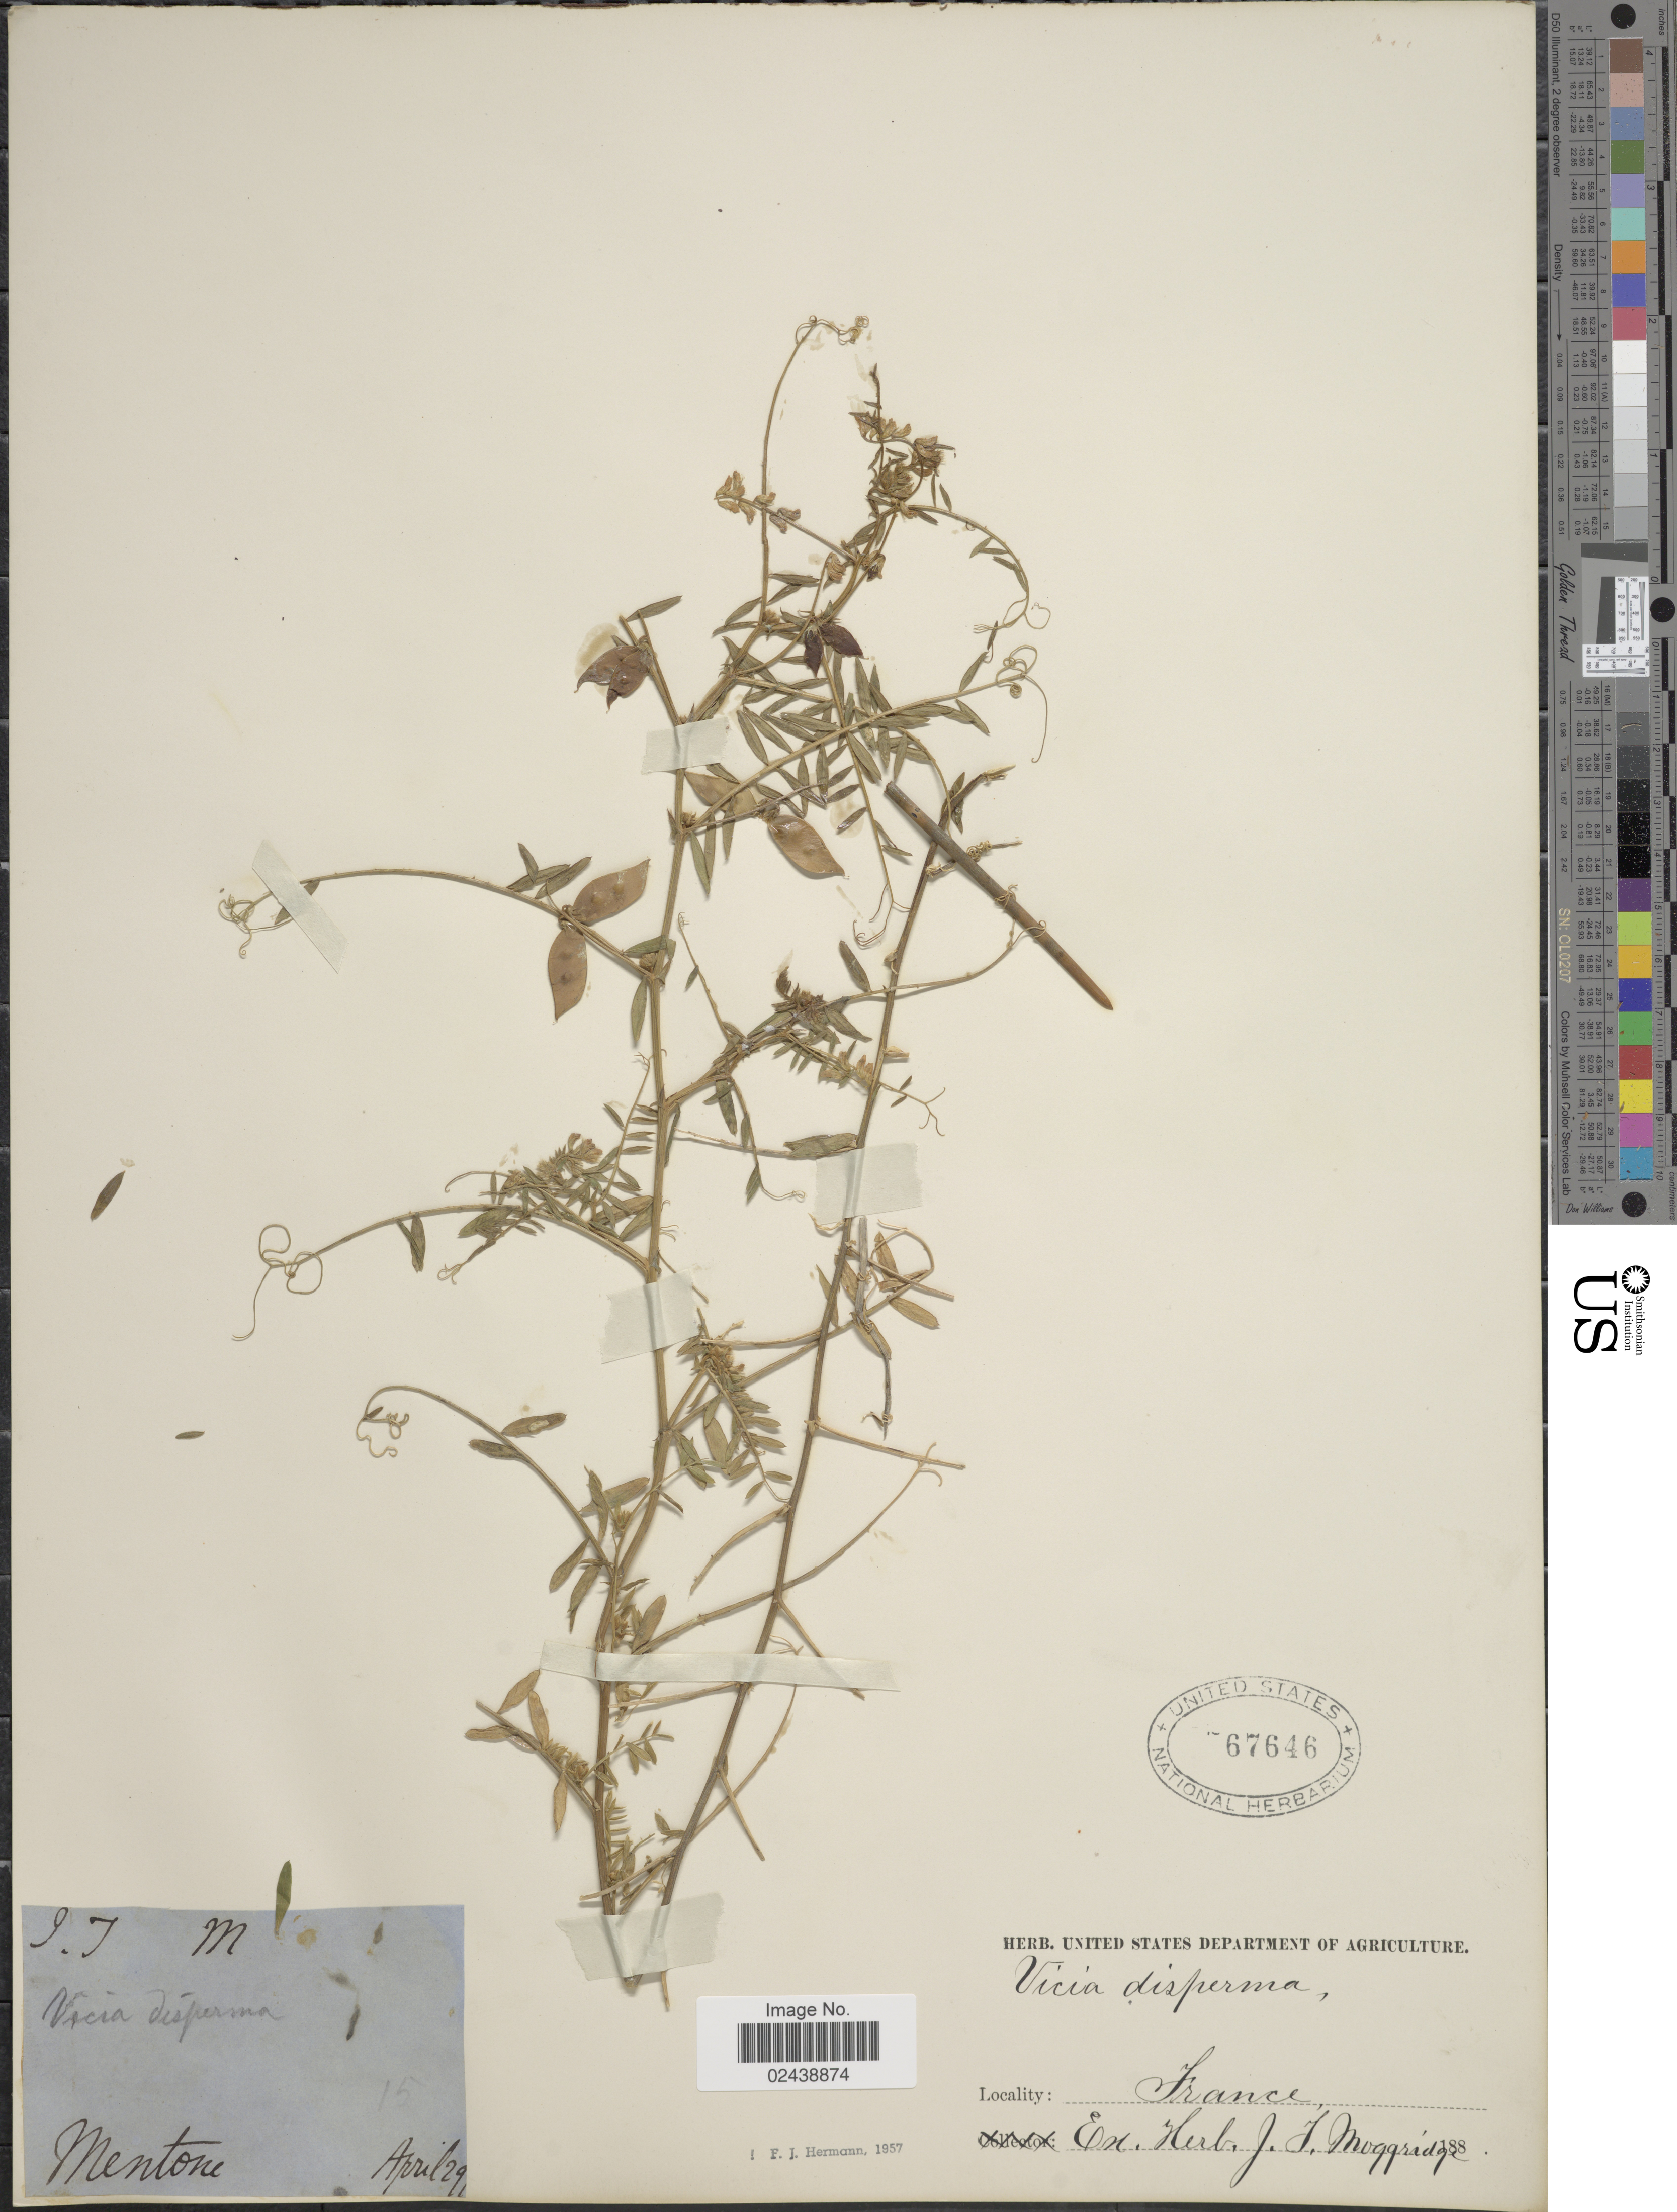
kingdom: Plantae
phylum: Tracheophyta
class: Magnoliopsida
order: Fabales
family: Fabaceae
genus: Vicia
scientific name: Vicia disperma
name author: DC.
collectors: ex herb. J.T. Moggridge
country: France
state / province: Provence-Alpes-Côte d'Azur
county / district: Alpes-Maritimes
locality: Mentone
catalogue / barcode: US 67646